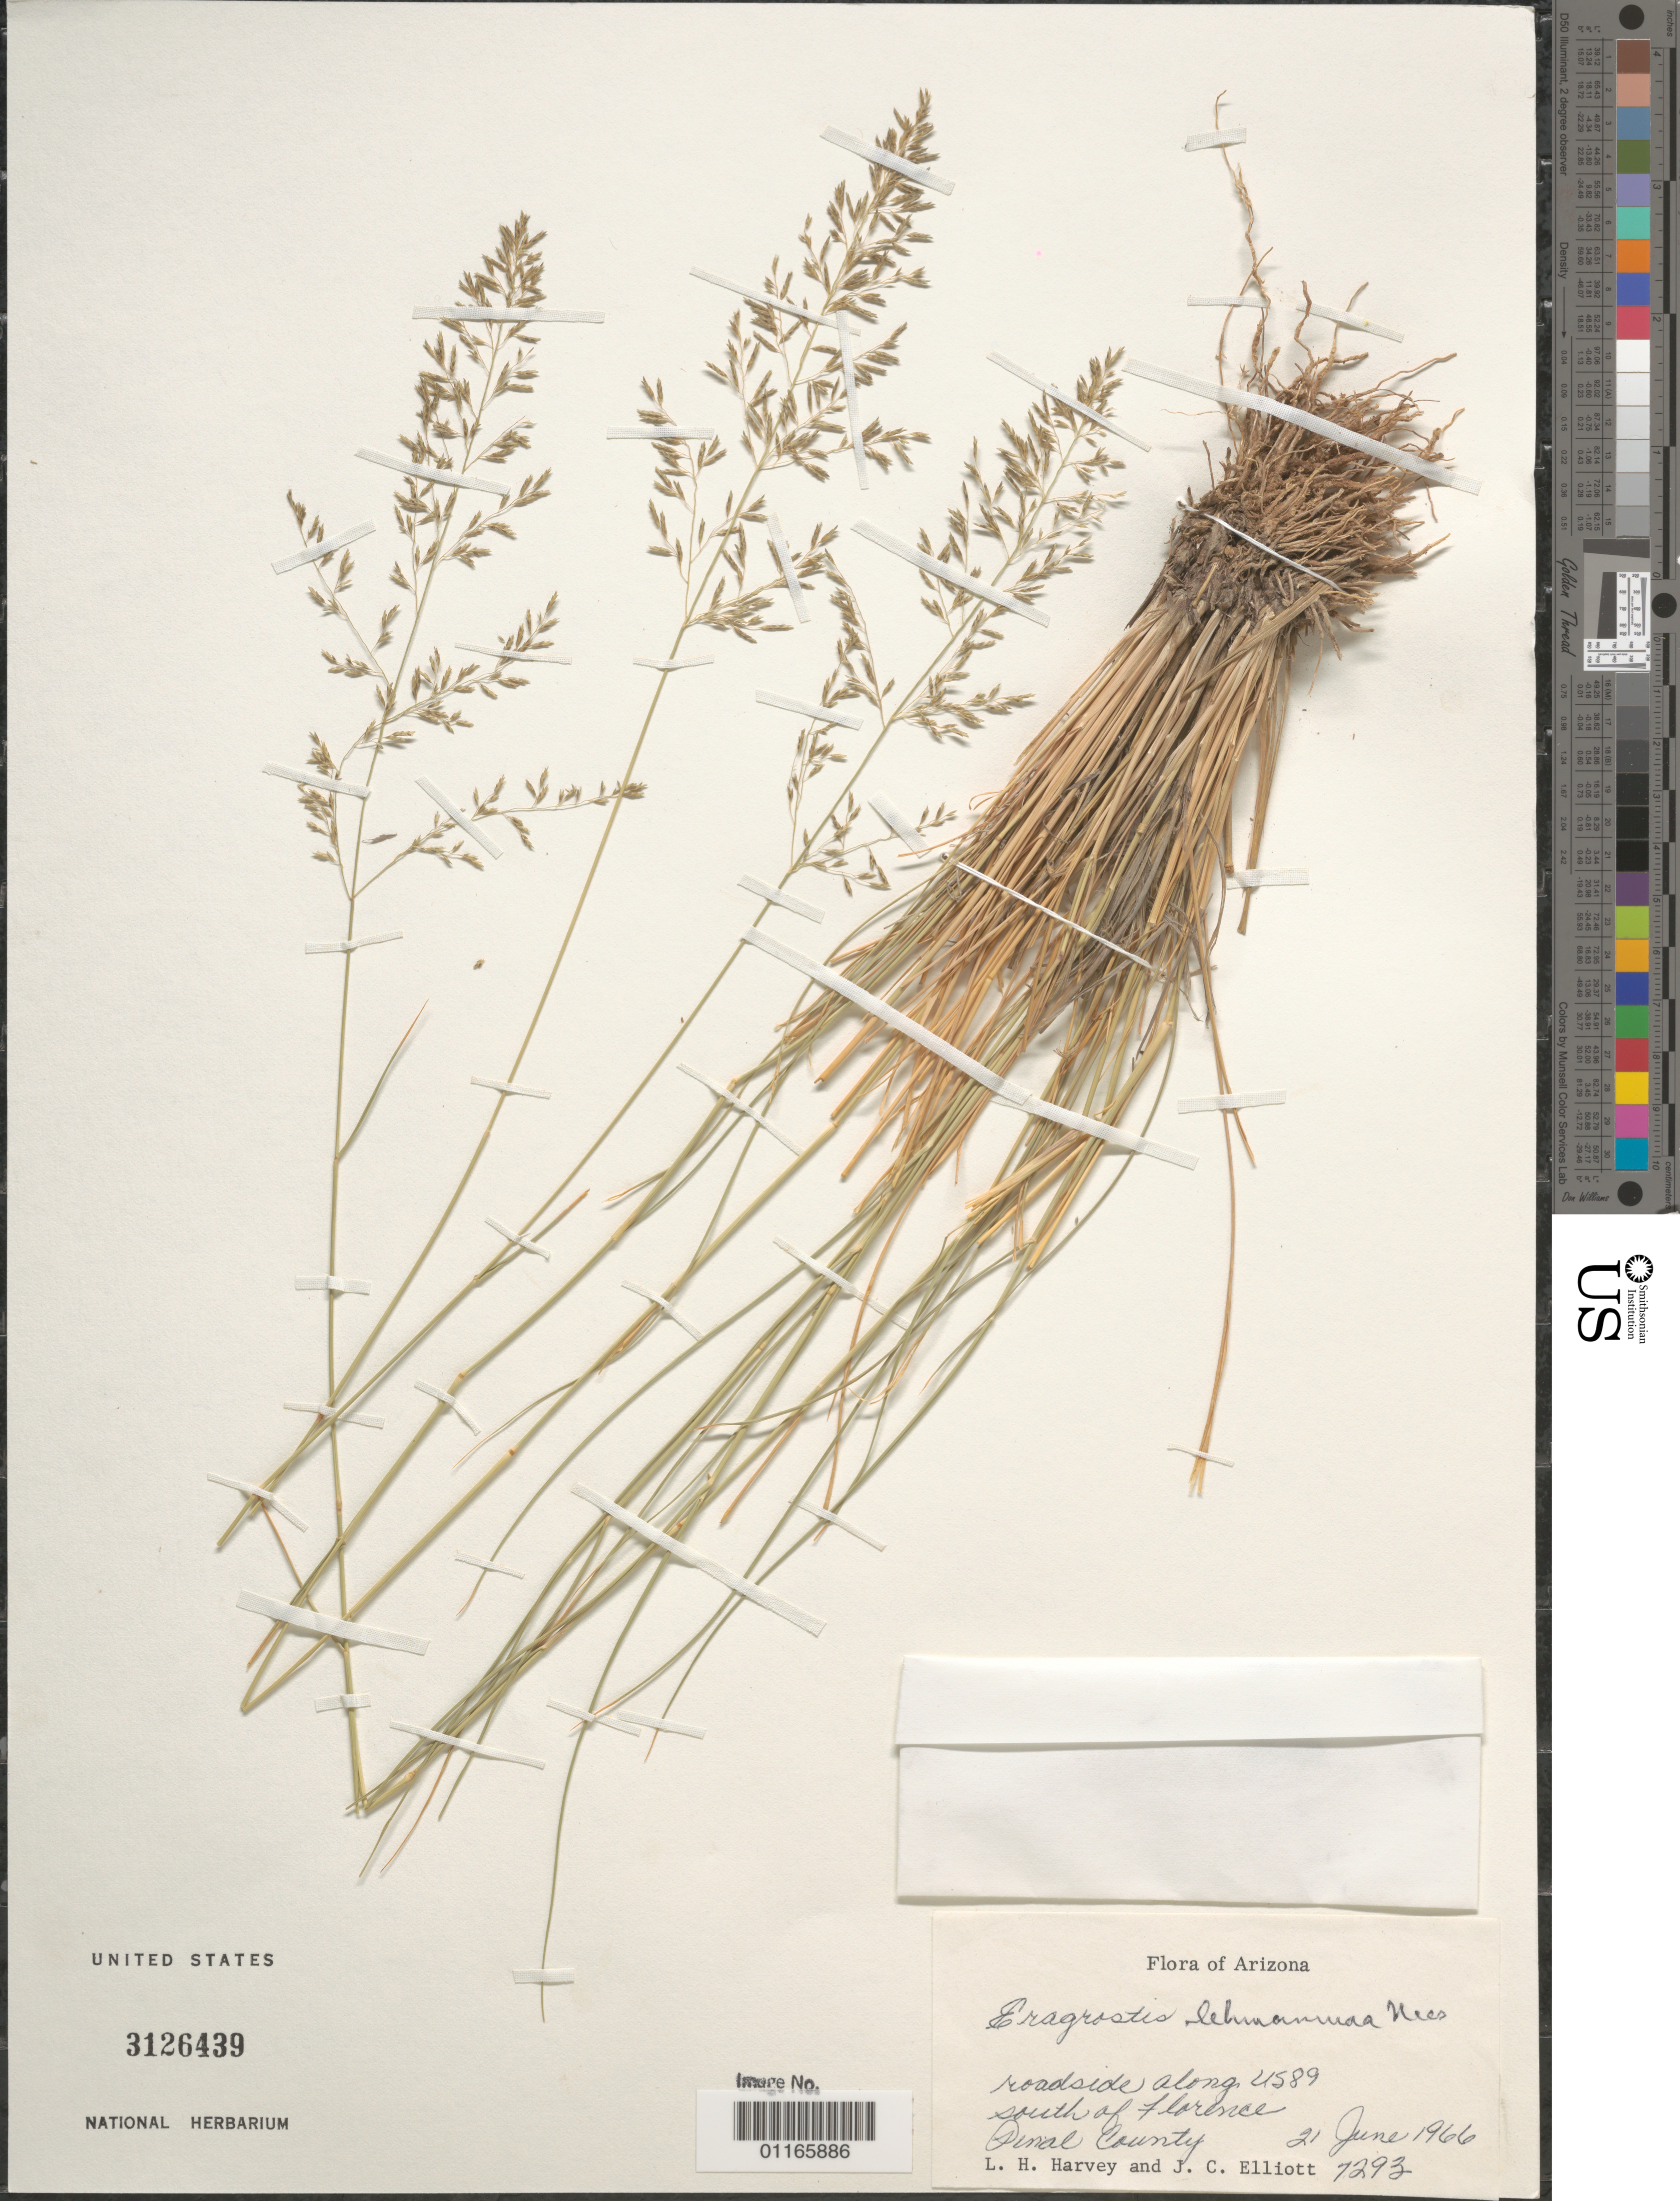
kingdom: Plantae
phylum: Tracheophyta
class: Liliopsida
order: Poales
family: Poaceae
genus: Eragrostis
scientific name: Eragrostis lehmanniana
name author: Nees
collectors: L. H. Harvey & J. C. Elliott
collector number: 7293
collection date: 1966-06-21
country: United States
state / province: Arizona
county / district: Pinal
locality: Along US89, south of Florence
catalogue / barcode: US 3126439